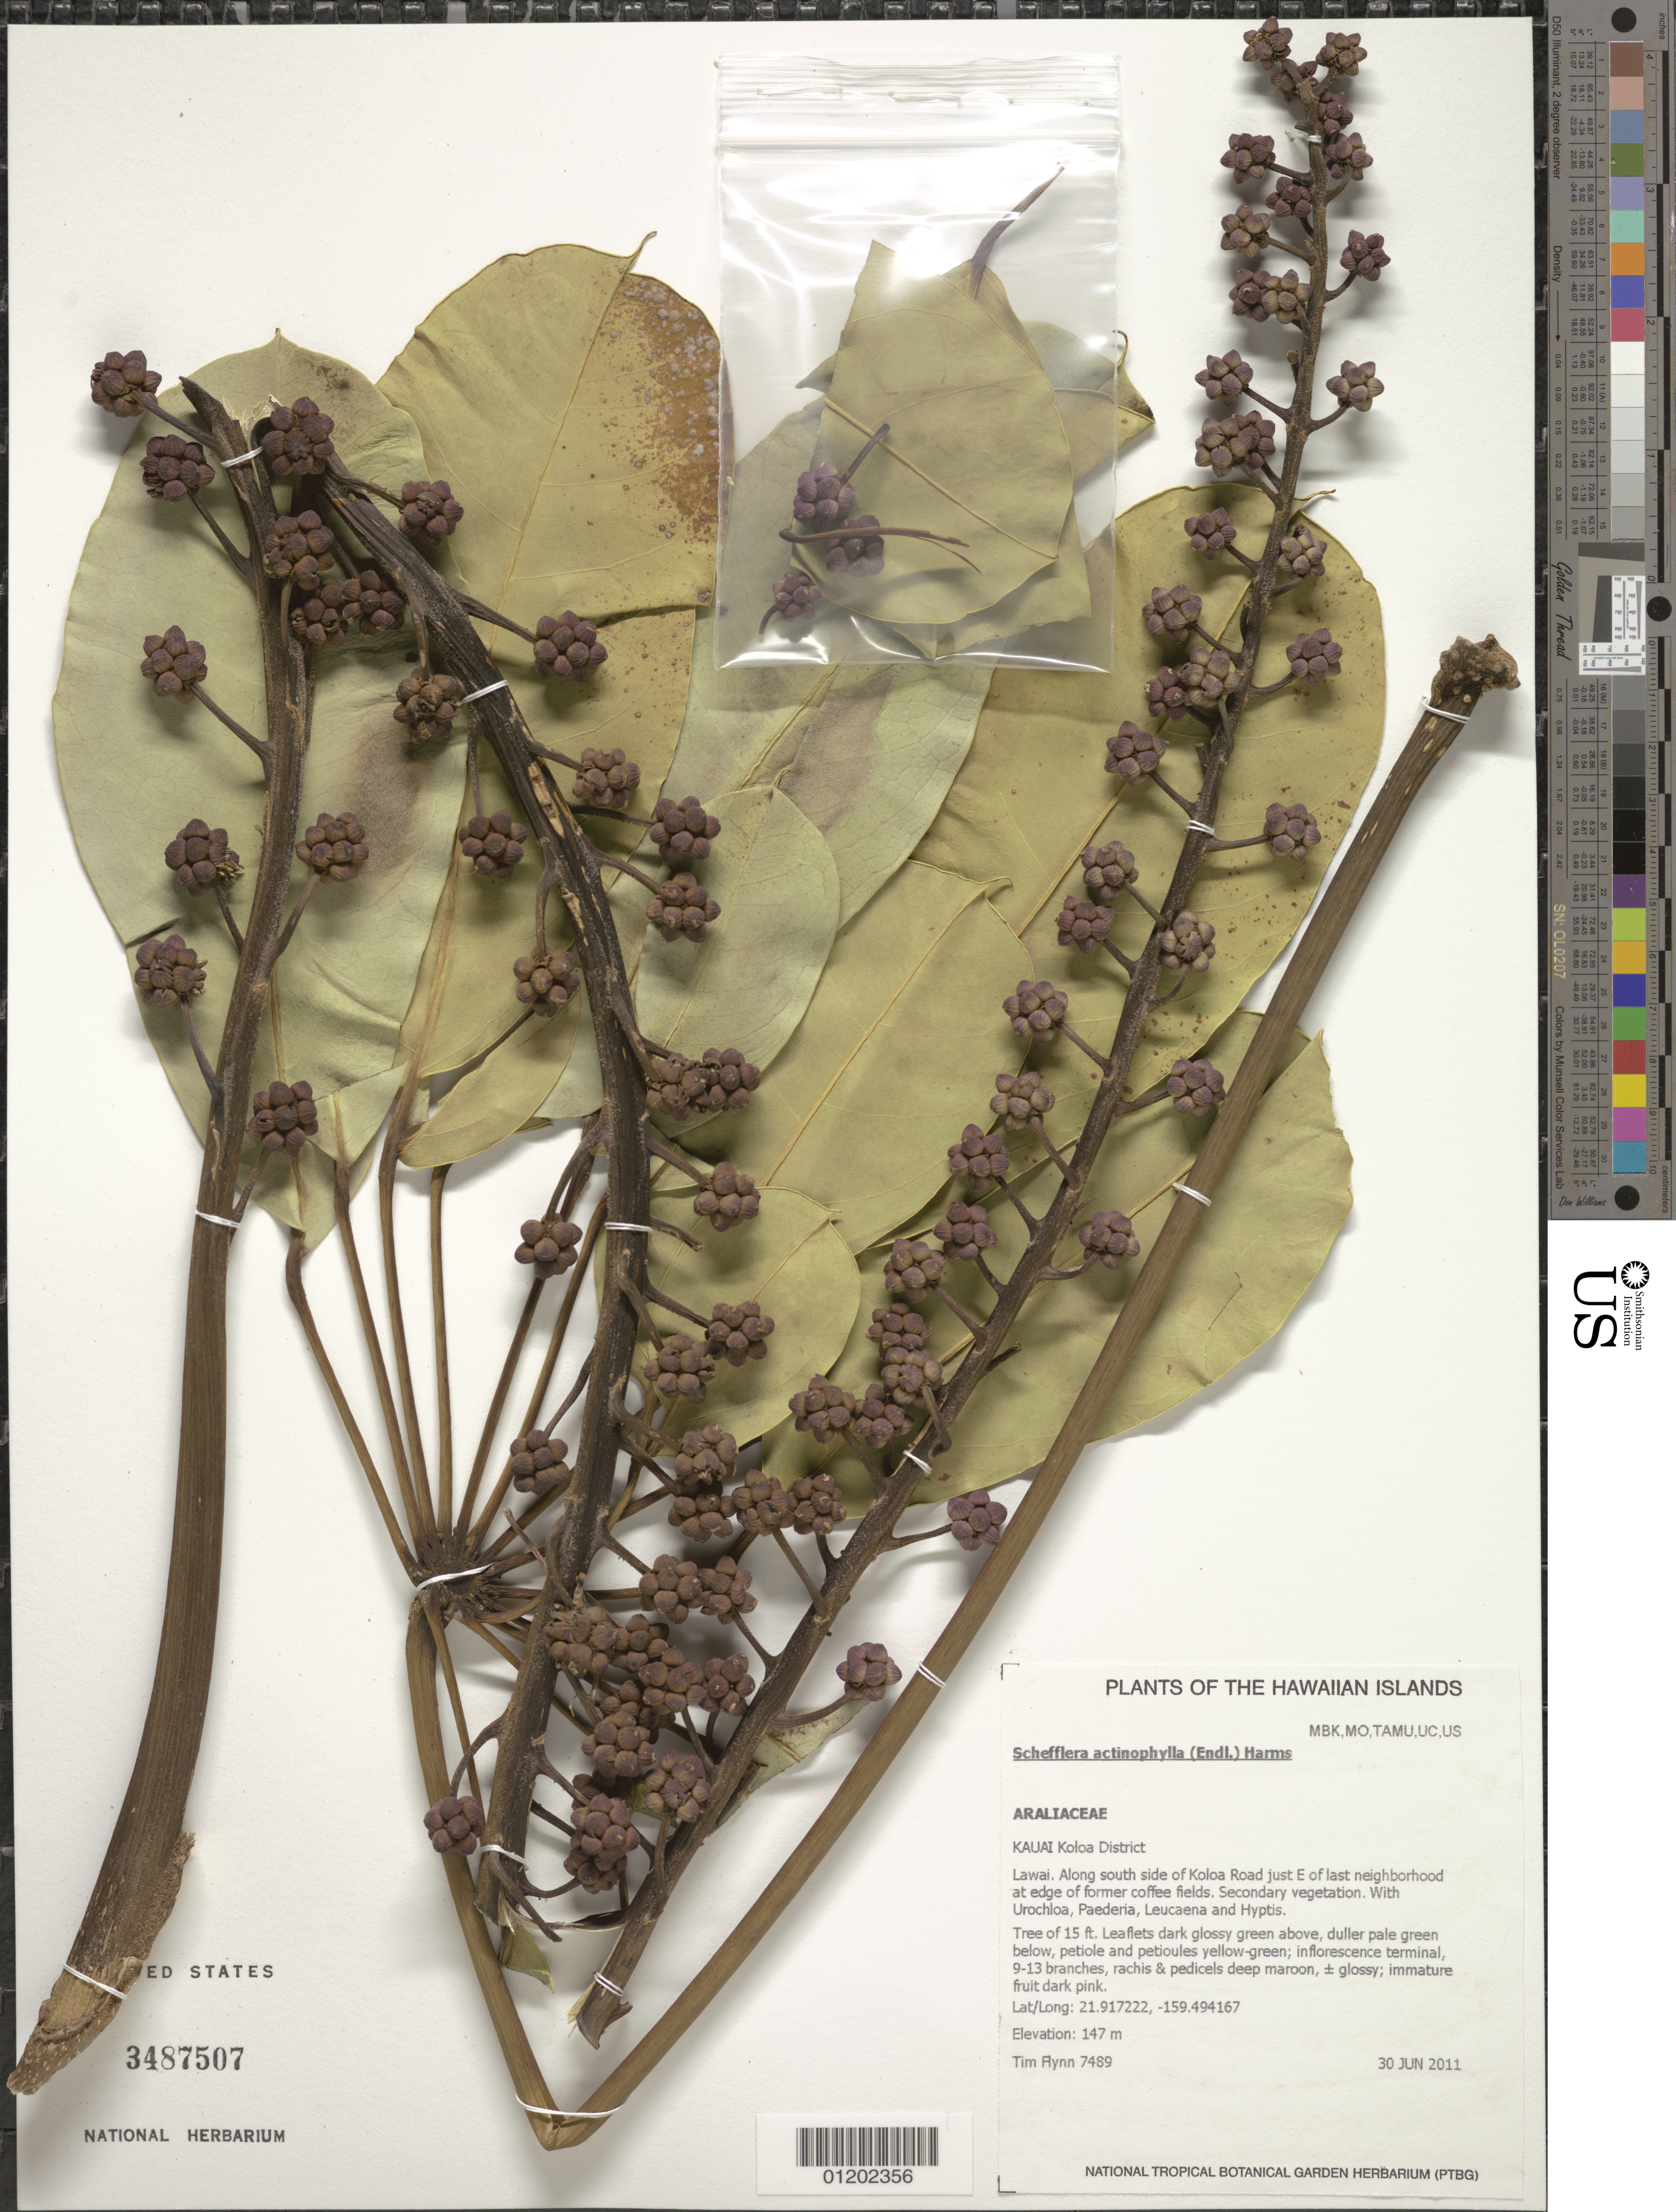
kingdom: Plantae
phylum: Tracheophyta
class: Magnoliopsida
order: Apiales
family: Araliaceae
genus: Schefflera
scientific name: Schefflera actinophylla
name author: (Endl.) Harms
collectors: T. W. Flynn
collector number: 7489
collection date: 2011-06-30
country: United States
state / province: Hawaii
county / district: Kauai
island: Kaua'i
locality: Koloa District, Lawai, along south side of Koloa Road just E of last neighborhood at edge of former coffee fields.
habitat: Secondary vegetation.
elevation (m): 147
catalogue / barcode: US 3487507